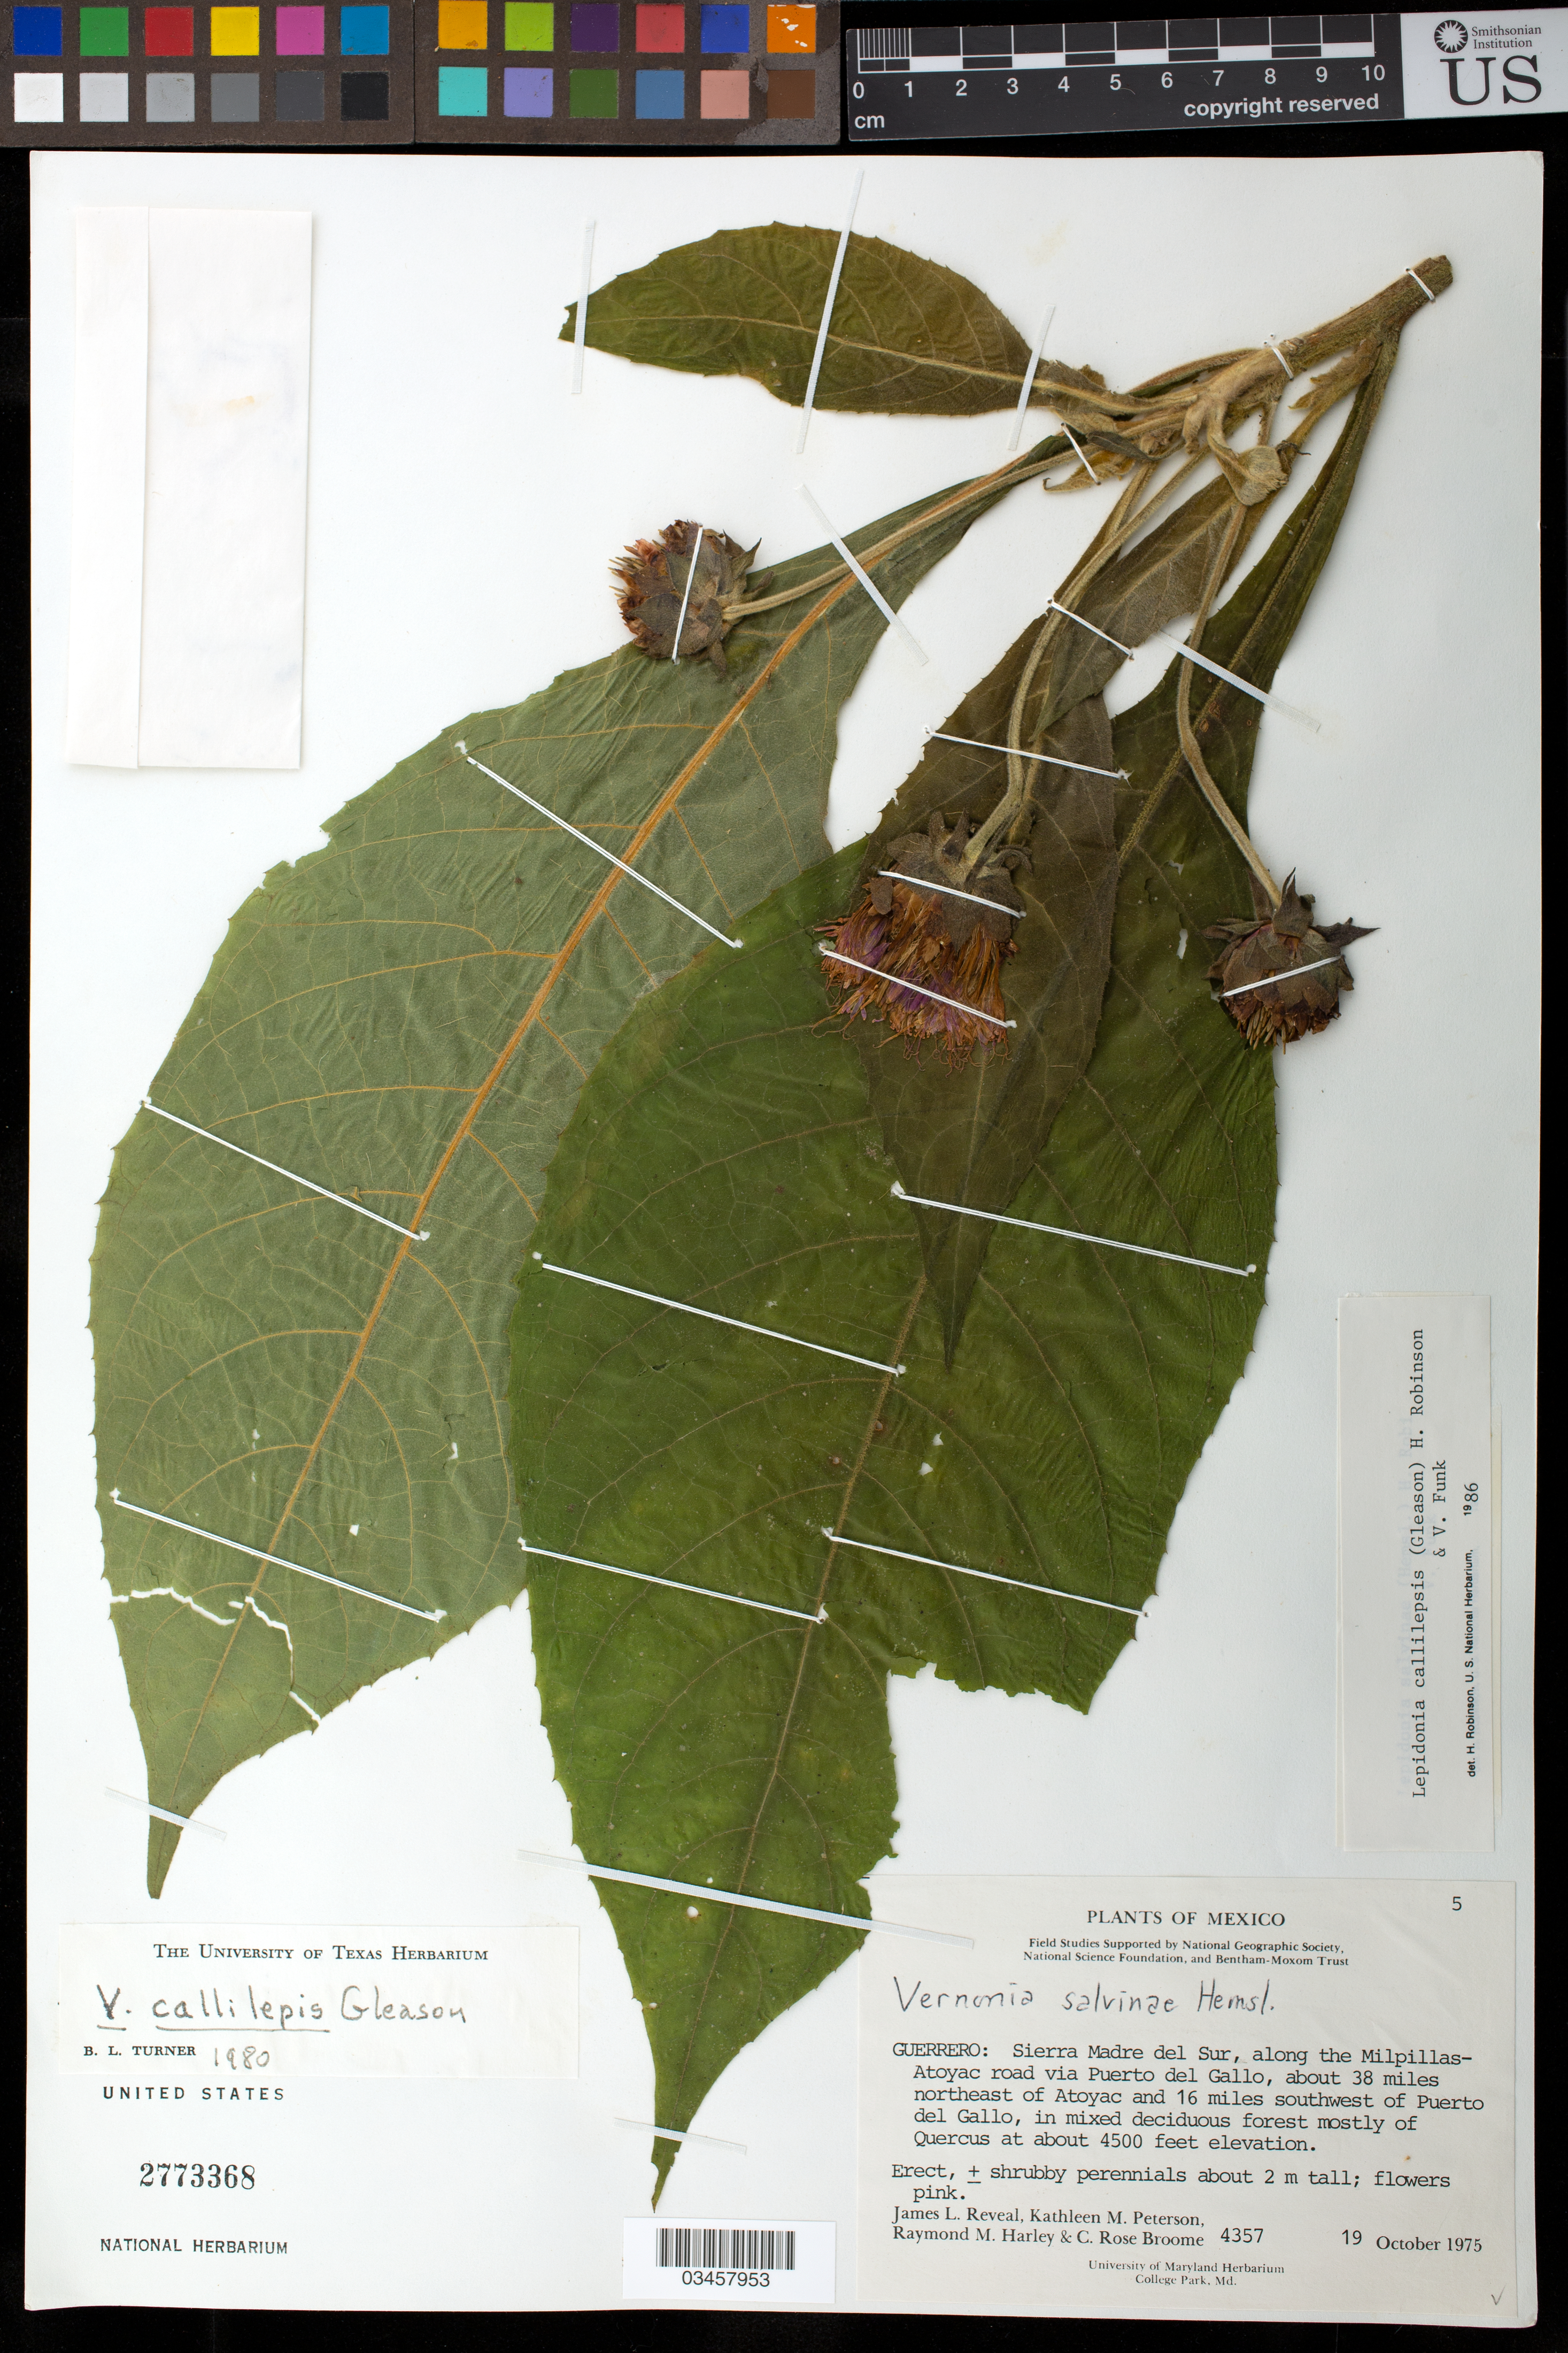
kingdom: Plantae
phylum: Tracheophyta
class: Magnoliopsida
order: Asterales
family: Asteraceae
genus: Lepidonia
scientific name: Lepidonia callilepis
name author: (Gleason) H. Rob. & V.A. Funk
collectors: J. L. Reveal, K. Peterson, R. M. Harley & C. R. Broome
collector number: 4357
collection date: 1975-10-19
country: Mexico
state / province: Guerrero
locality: Sierra Madre del Sur, along the Milpillas-Atoyac road via Puerto del Gallo, about 60.5 miles northeast of Atoyac and 6.5 miles northeast of Puerto del Gallo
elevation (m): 3200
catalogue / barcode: US 2773368